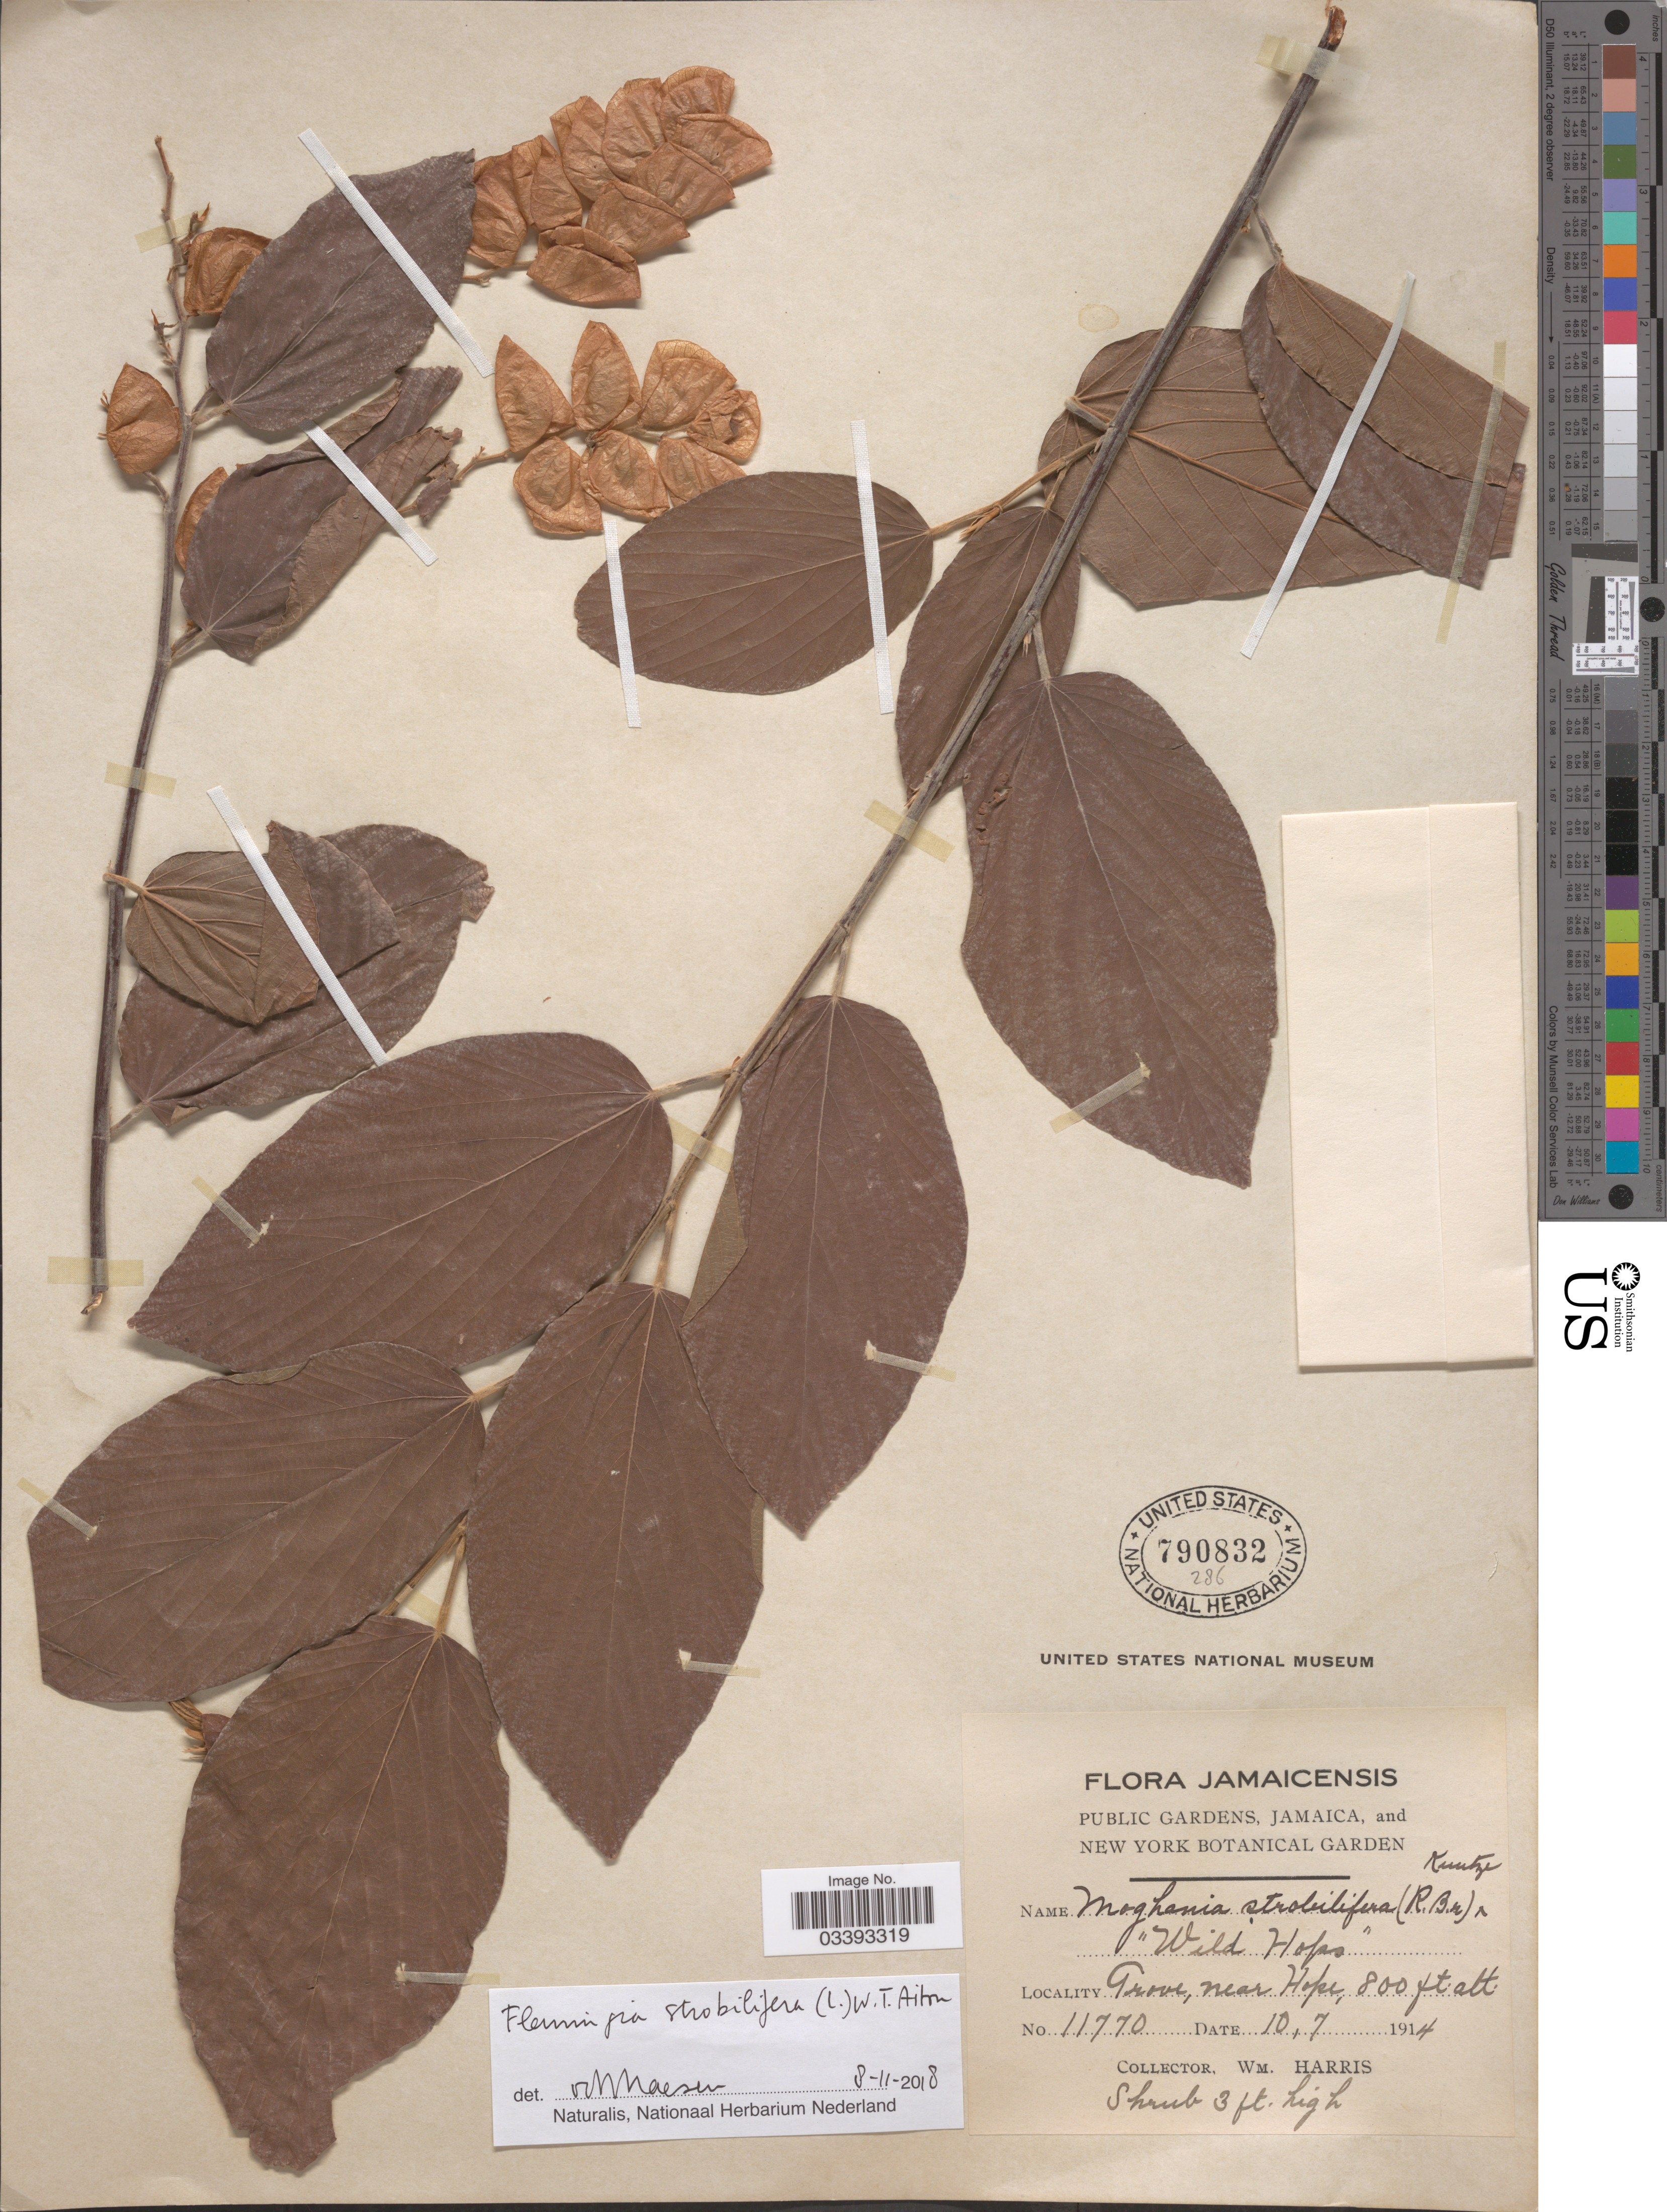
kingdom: Plantae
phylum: Tracheophyta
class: Magnoliopsida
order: Fabales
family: Fabaceae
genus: Flemingia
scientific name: Flemingia strobilifera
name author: (L.) W.T. Aiton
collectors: W. H. Harris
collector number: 11770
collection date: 1914-07-10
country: Jamaica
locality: Grove, near Hope.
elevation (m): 244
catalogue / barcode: US 790832